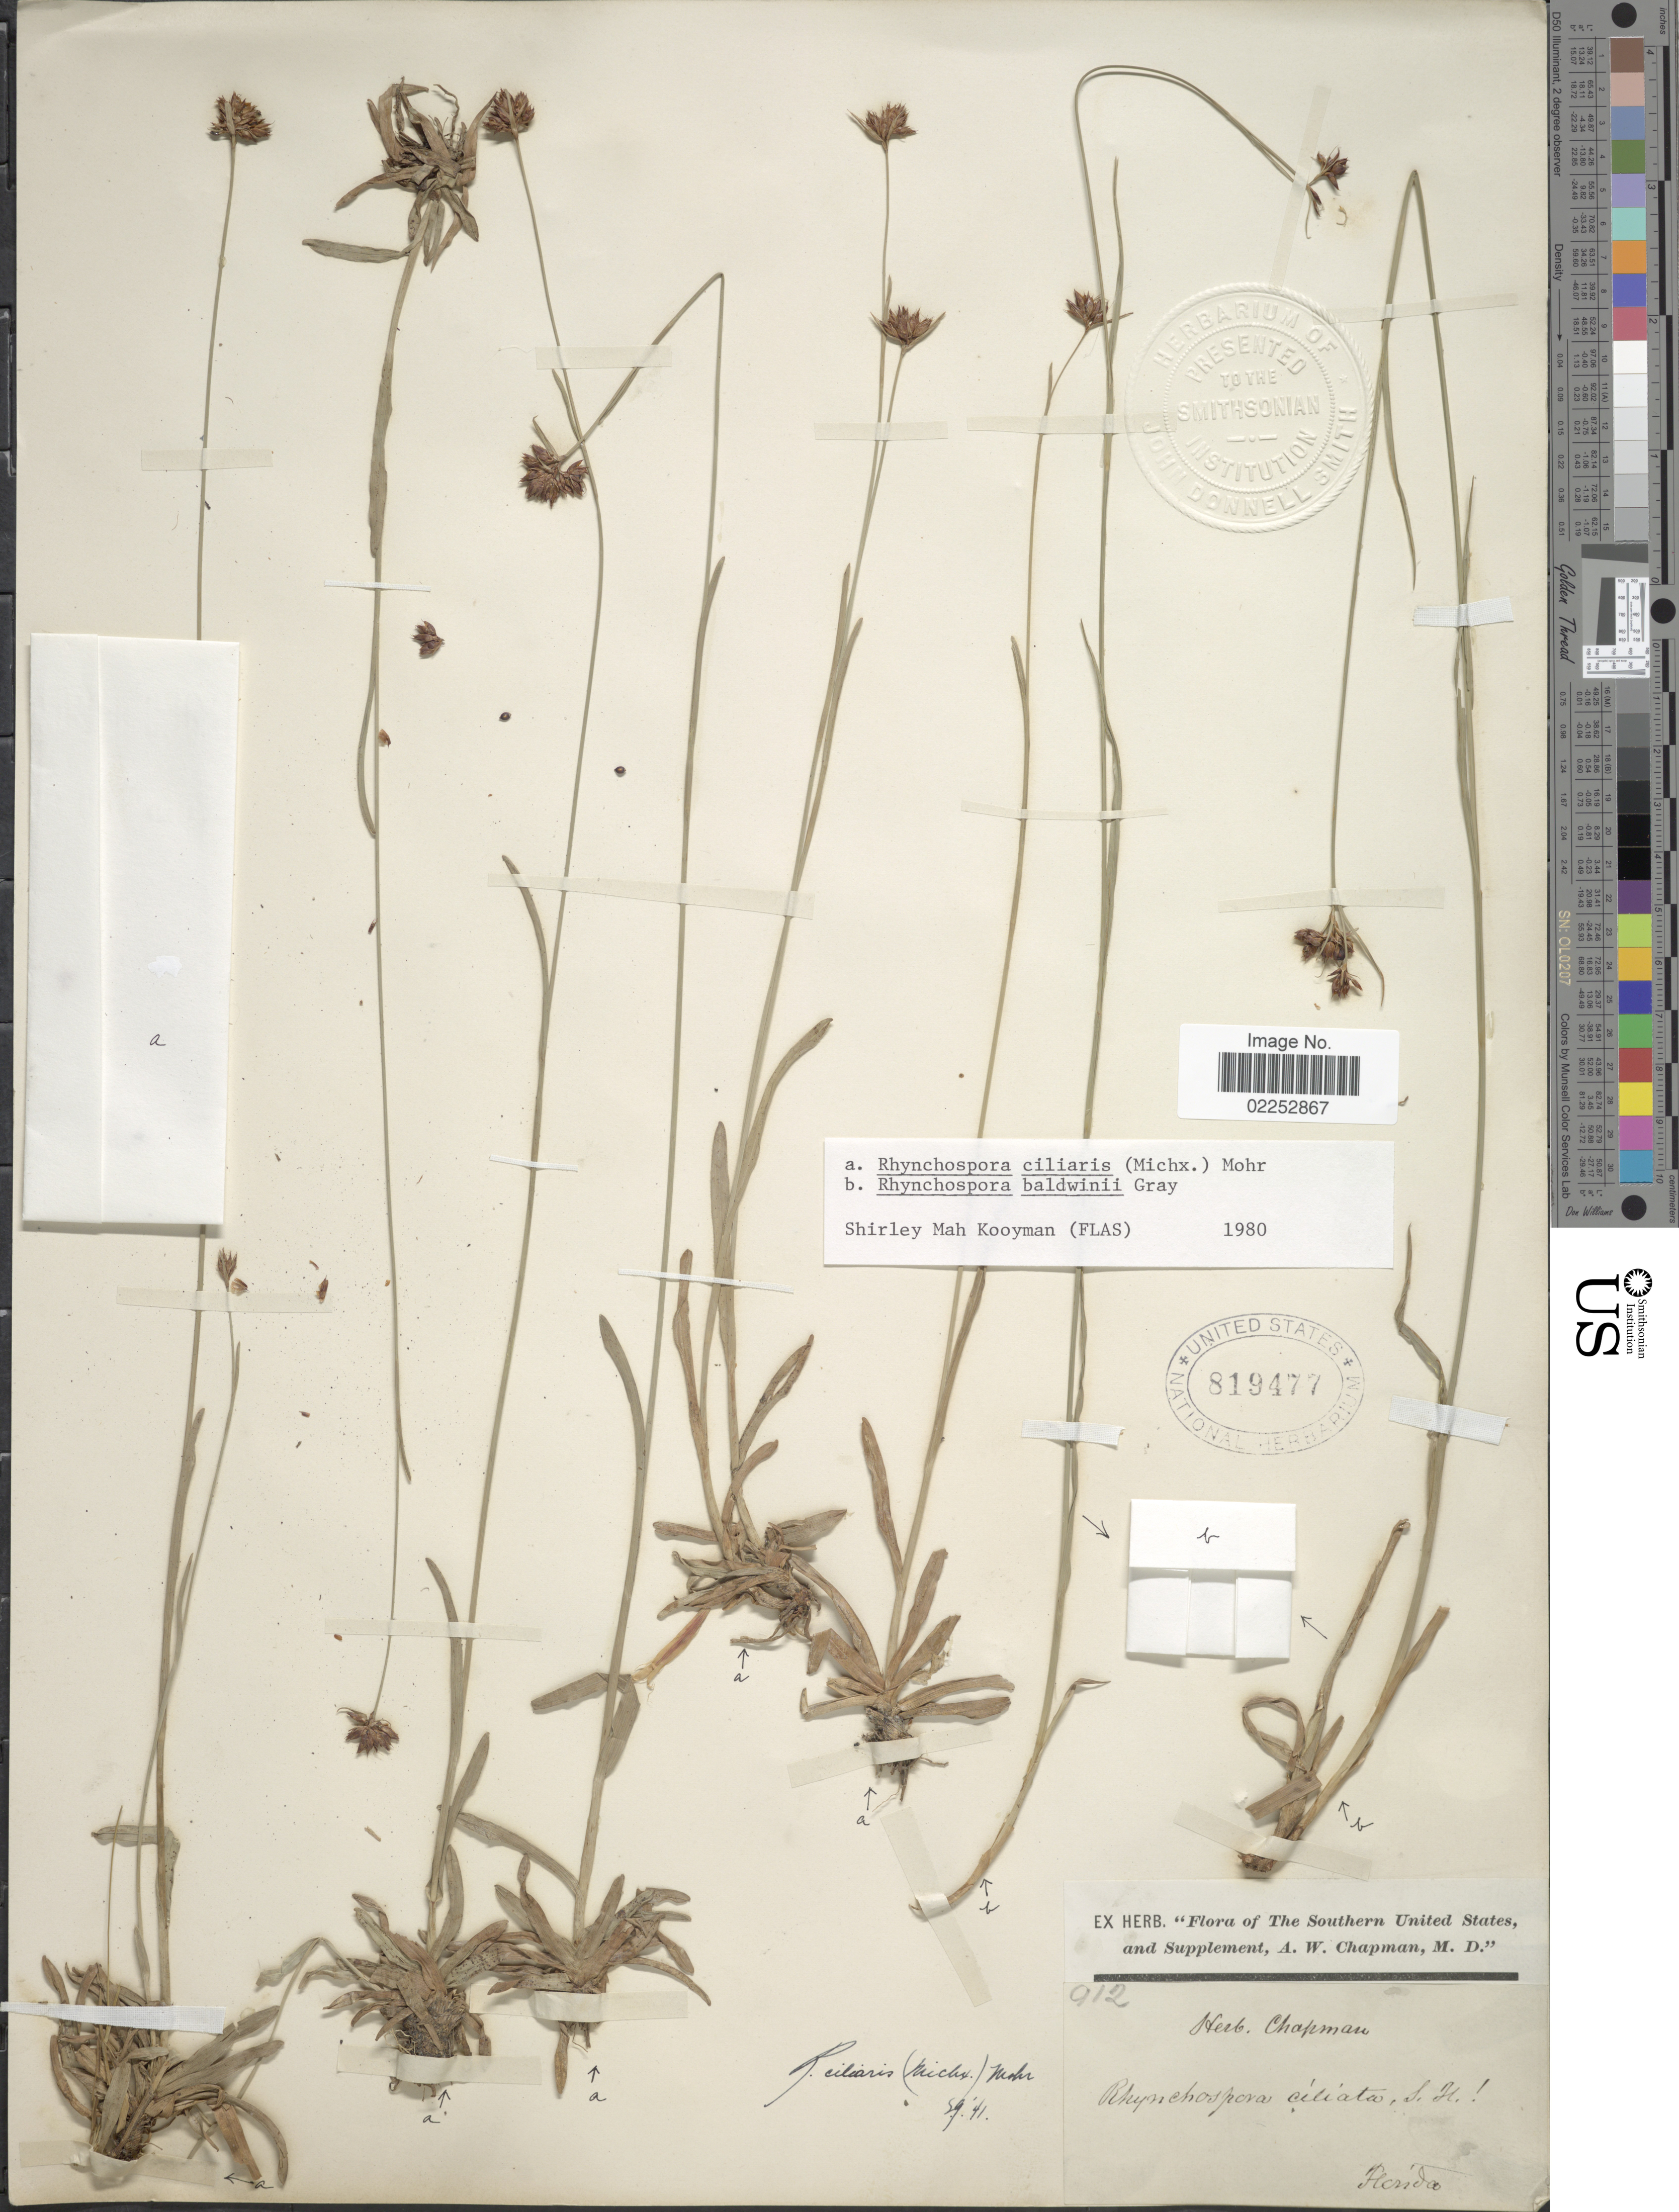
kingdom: Plantae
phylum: Tracheophyta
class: Liliopsida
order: Poales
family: Cyperaceae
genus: Rhynchospora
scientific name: Rhynchospora ciliaris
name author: (Michx.) C. Mohr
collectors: ex herb. A.W. Chapman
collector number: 912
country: United States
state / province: Florida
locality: Southern United States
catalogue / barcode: US 819477